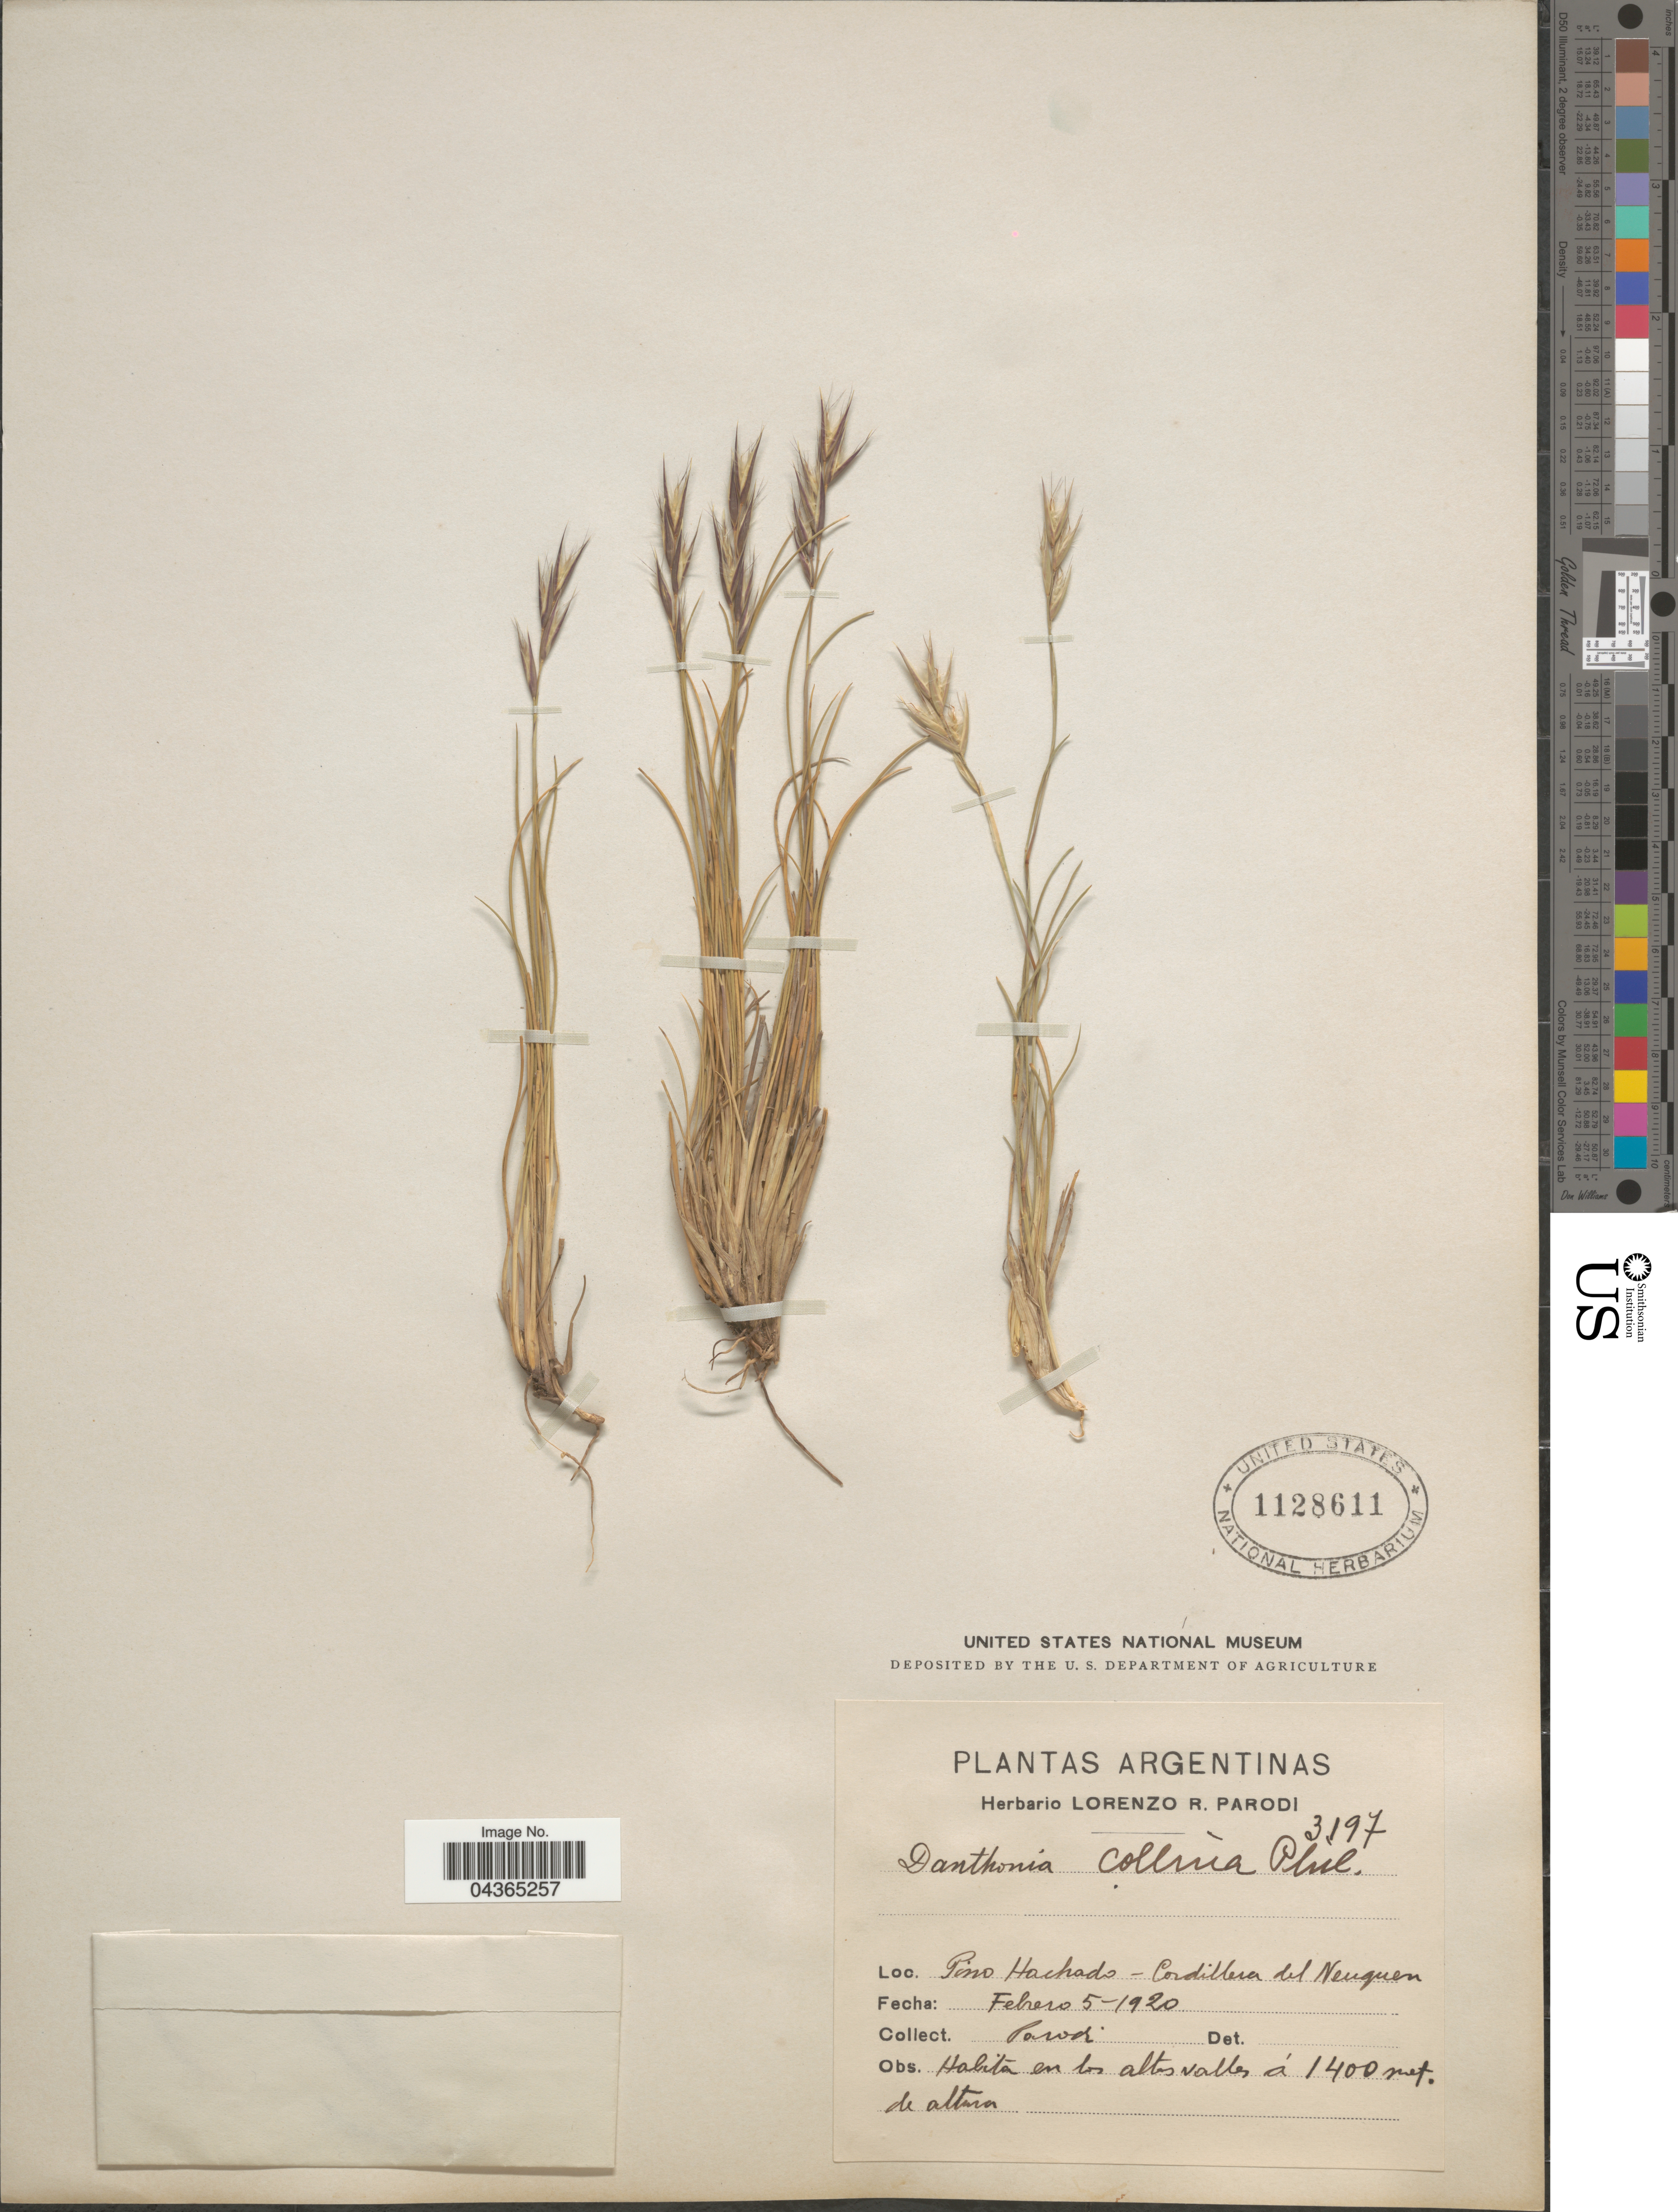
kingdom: Plantae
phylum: Tracheophyta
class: Liliopsida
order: Poales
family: Poaceae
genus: Rytidosperma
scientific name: Rytidosperma virescens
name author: (É. Desv.) Nicora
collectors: L. R. Parodi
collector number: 3197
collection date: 1920-02-05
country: Argentina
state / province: Neuquen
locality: Pino Hachado - Cordillera del Neuquen.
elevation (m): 1400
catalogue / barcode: US 1128611